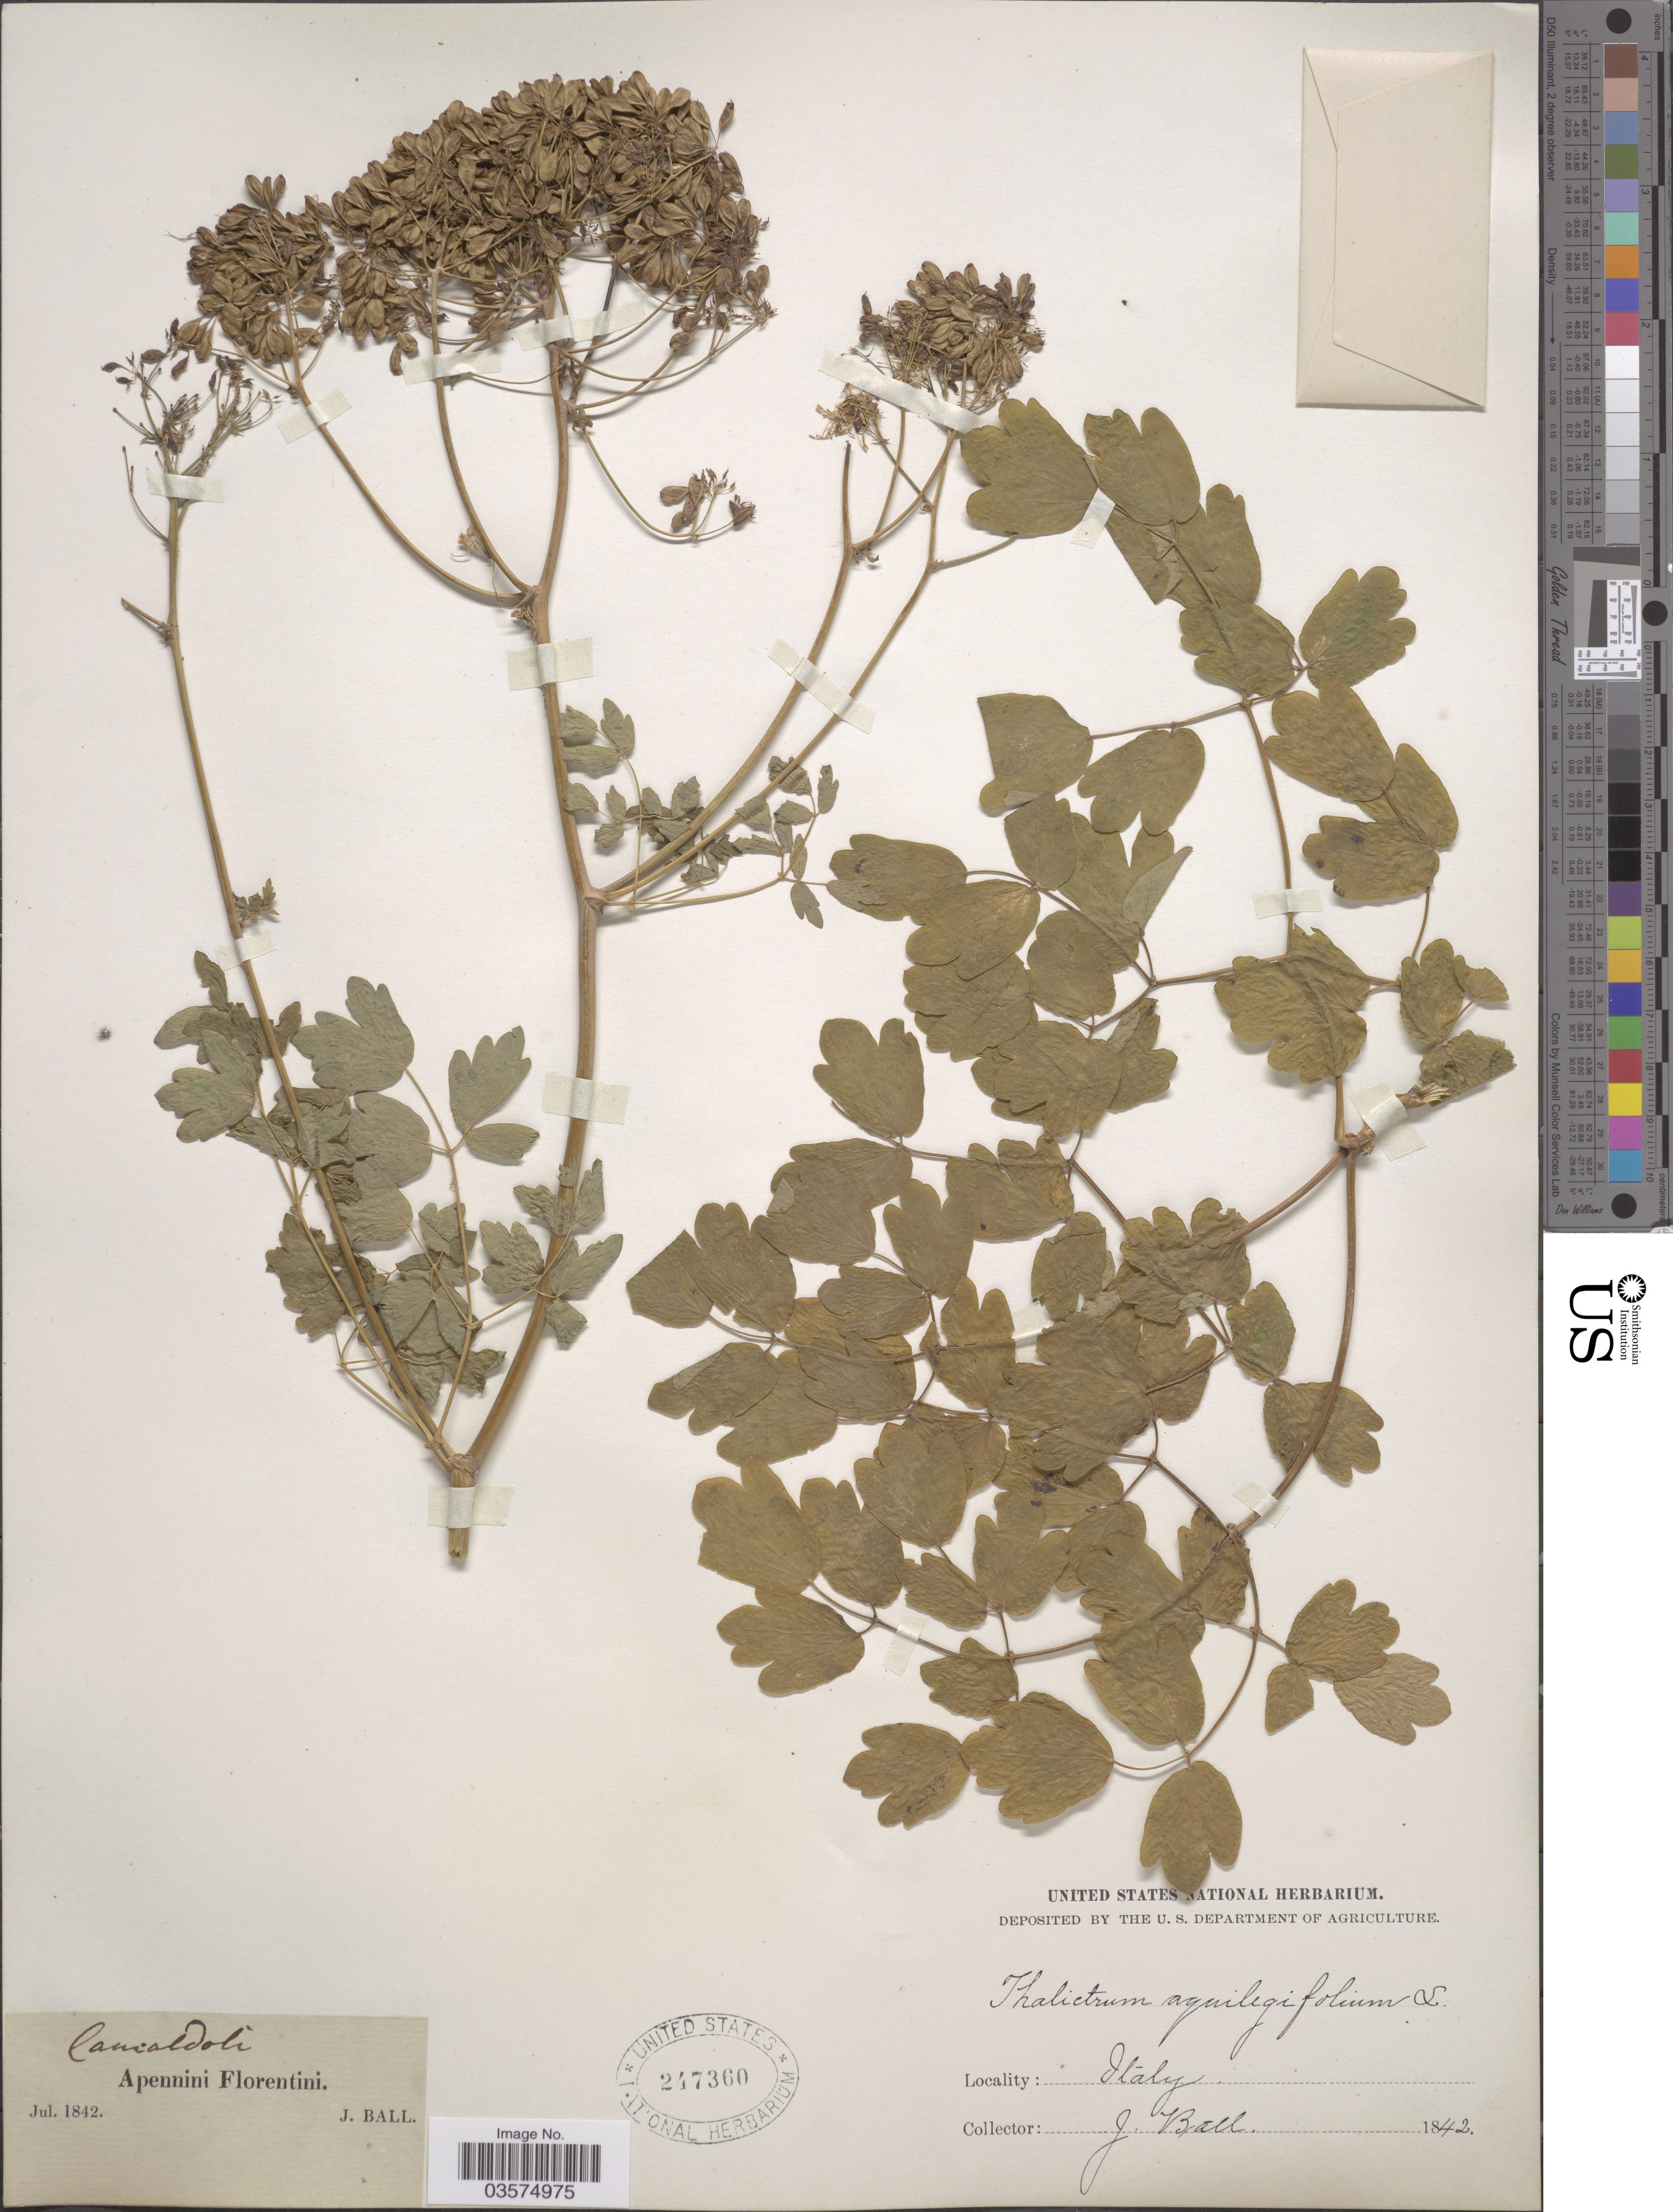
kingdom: Plantae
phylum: Tracheophyta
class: Magnoliopsida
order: Ranunculales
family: Ranunculaceae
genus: Thalictrum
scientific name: Thalictrum aquilegifolium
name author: L.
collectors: J. Ball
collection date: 1842-07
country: Italy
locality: Apennini Florentini.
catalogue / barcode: US 247360